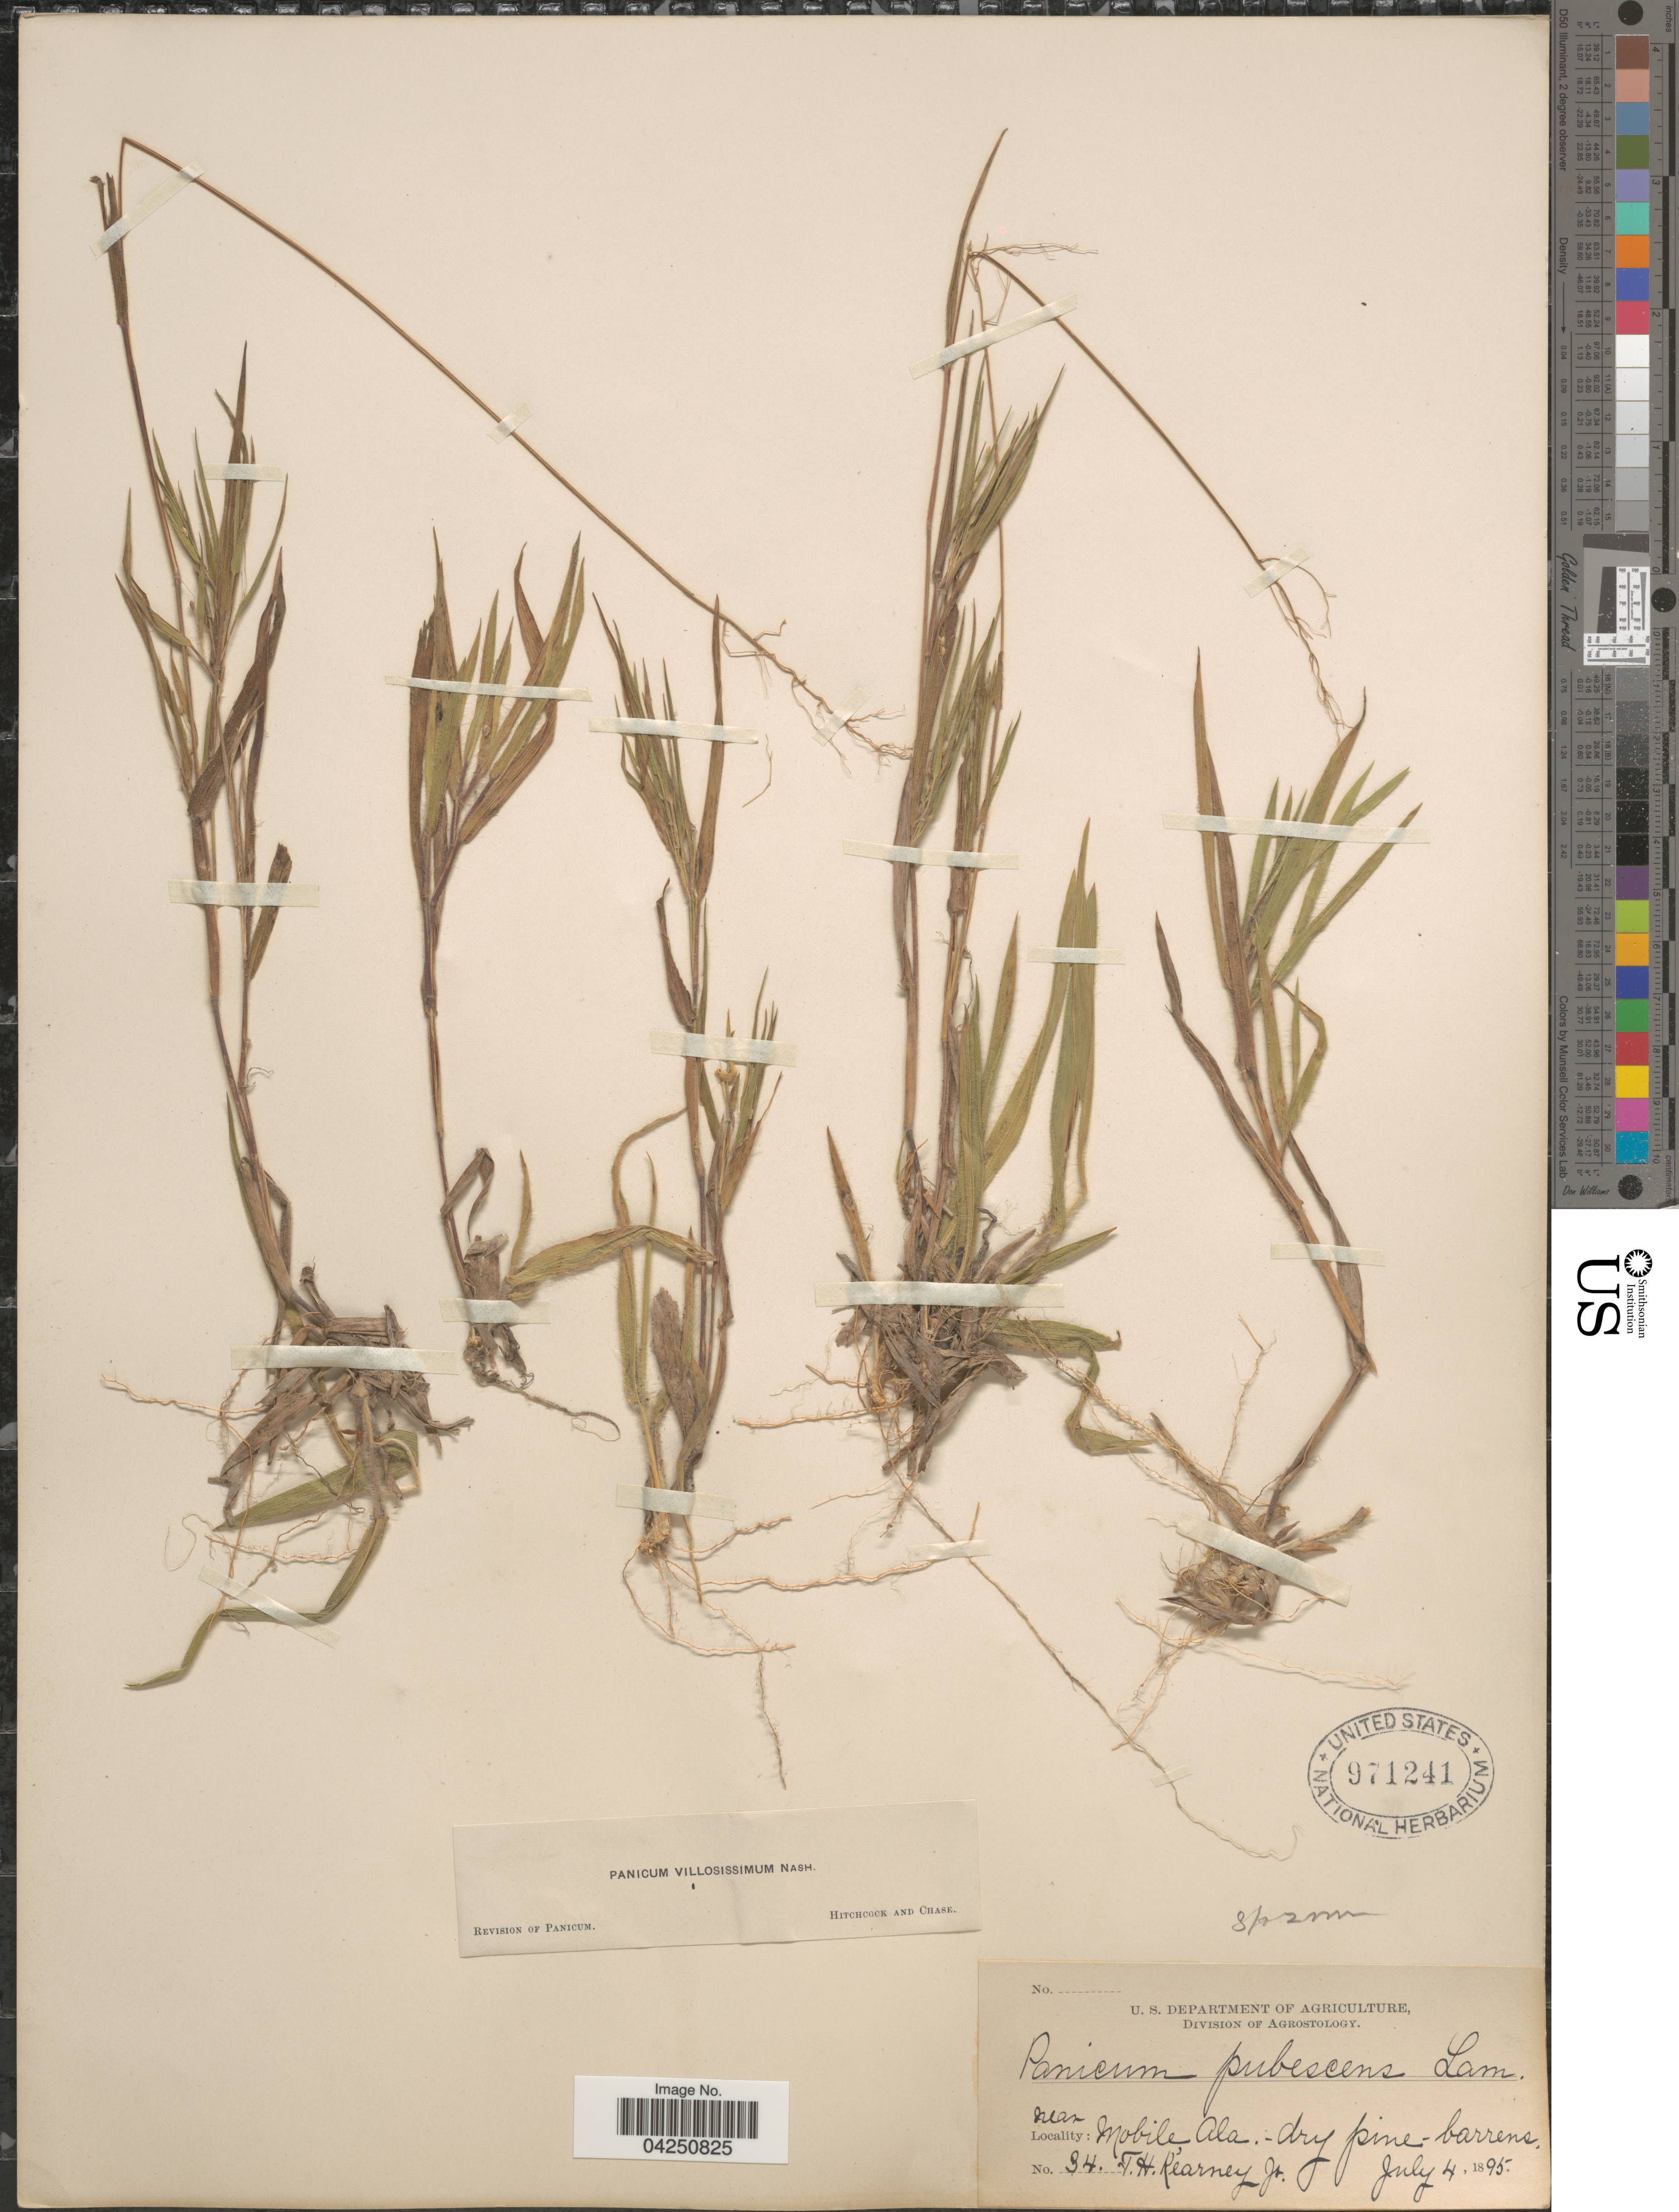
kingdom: Plantae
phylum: Tracheophyta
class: Liliopsida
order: Poales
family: Poaceae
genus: Dichanthelium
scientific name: Dichanthelium acuminatum var. acuminatum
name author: (Sw.) Gould & C.A. Clark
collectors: T. H. Kearney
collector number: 34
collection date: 1895-07-04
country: United States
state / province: Alabama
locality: Near Mobile.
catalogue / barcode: US 971241